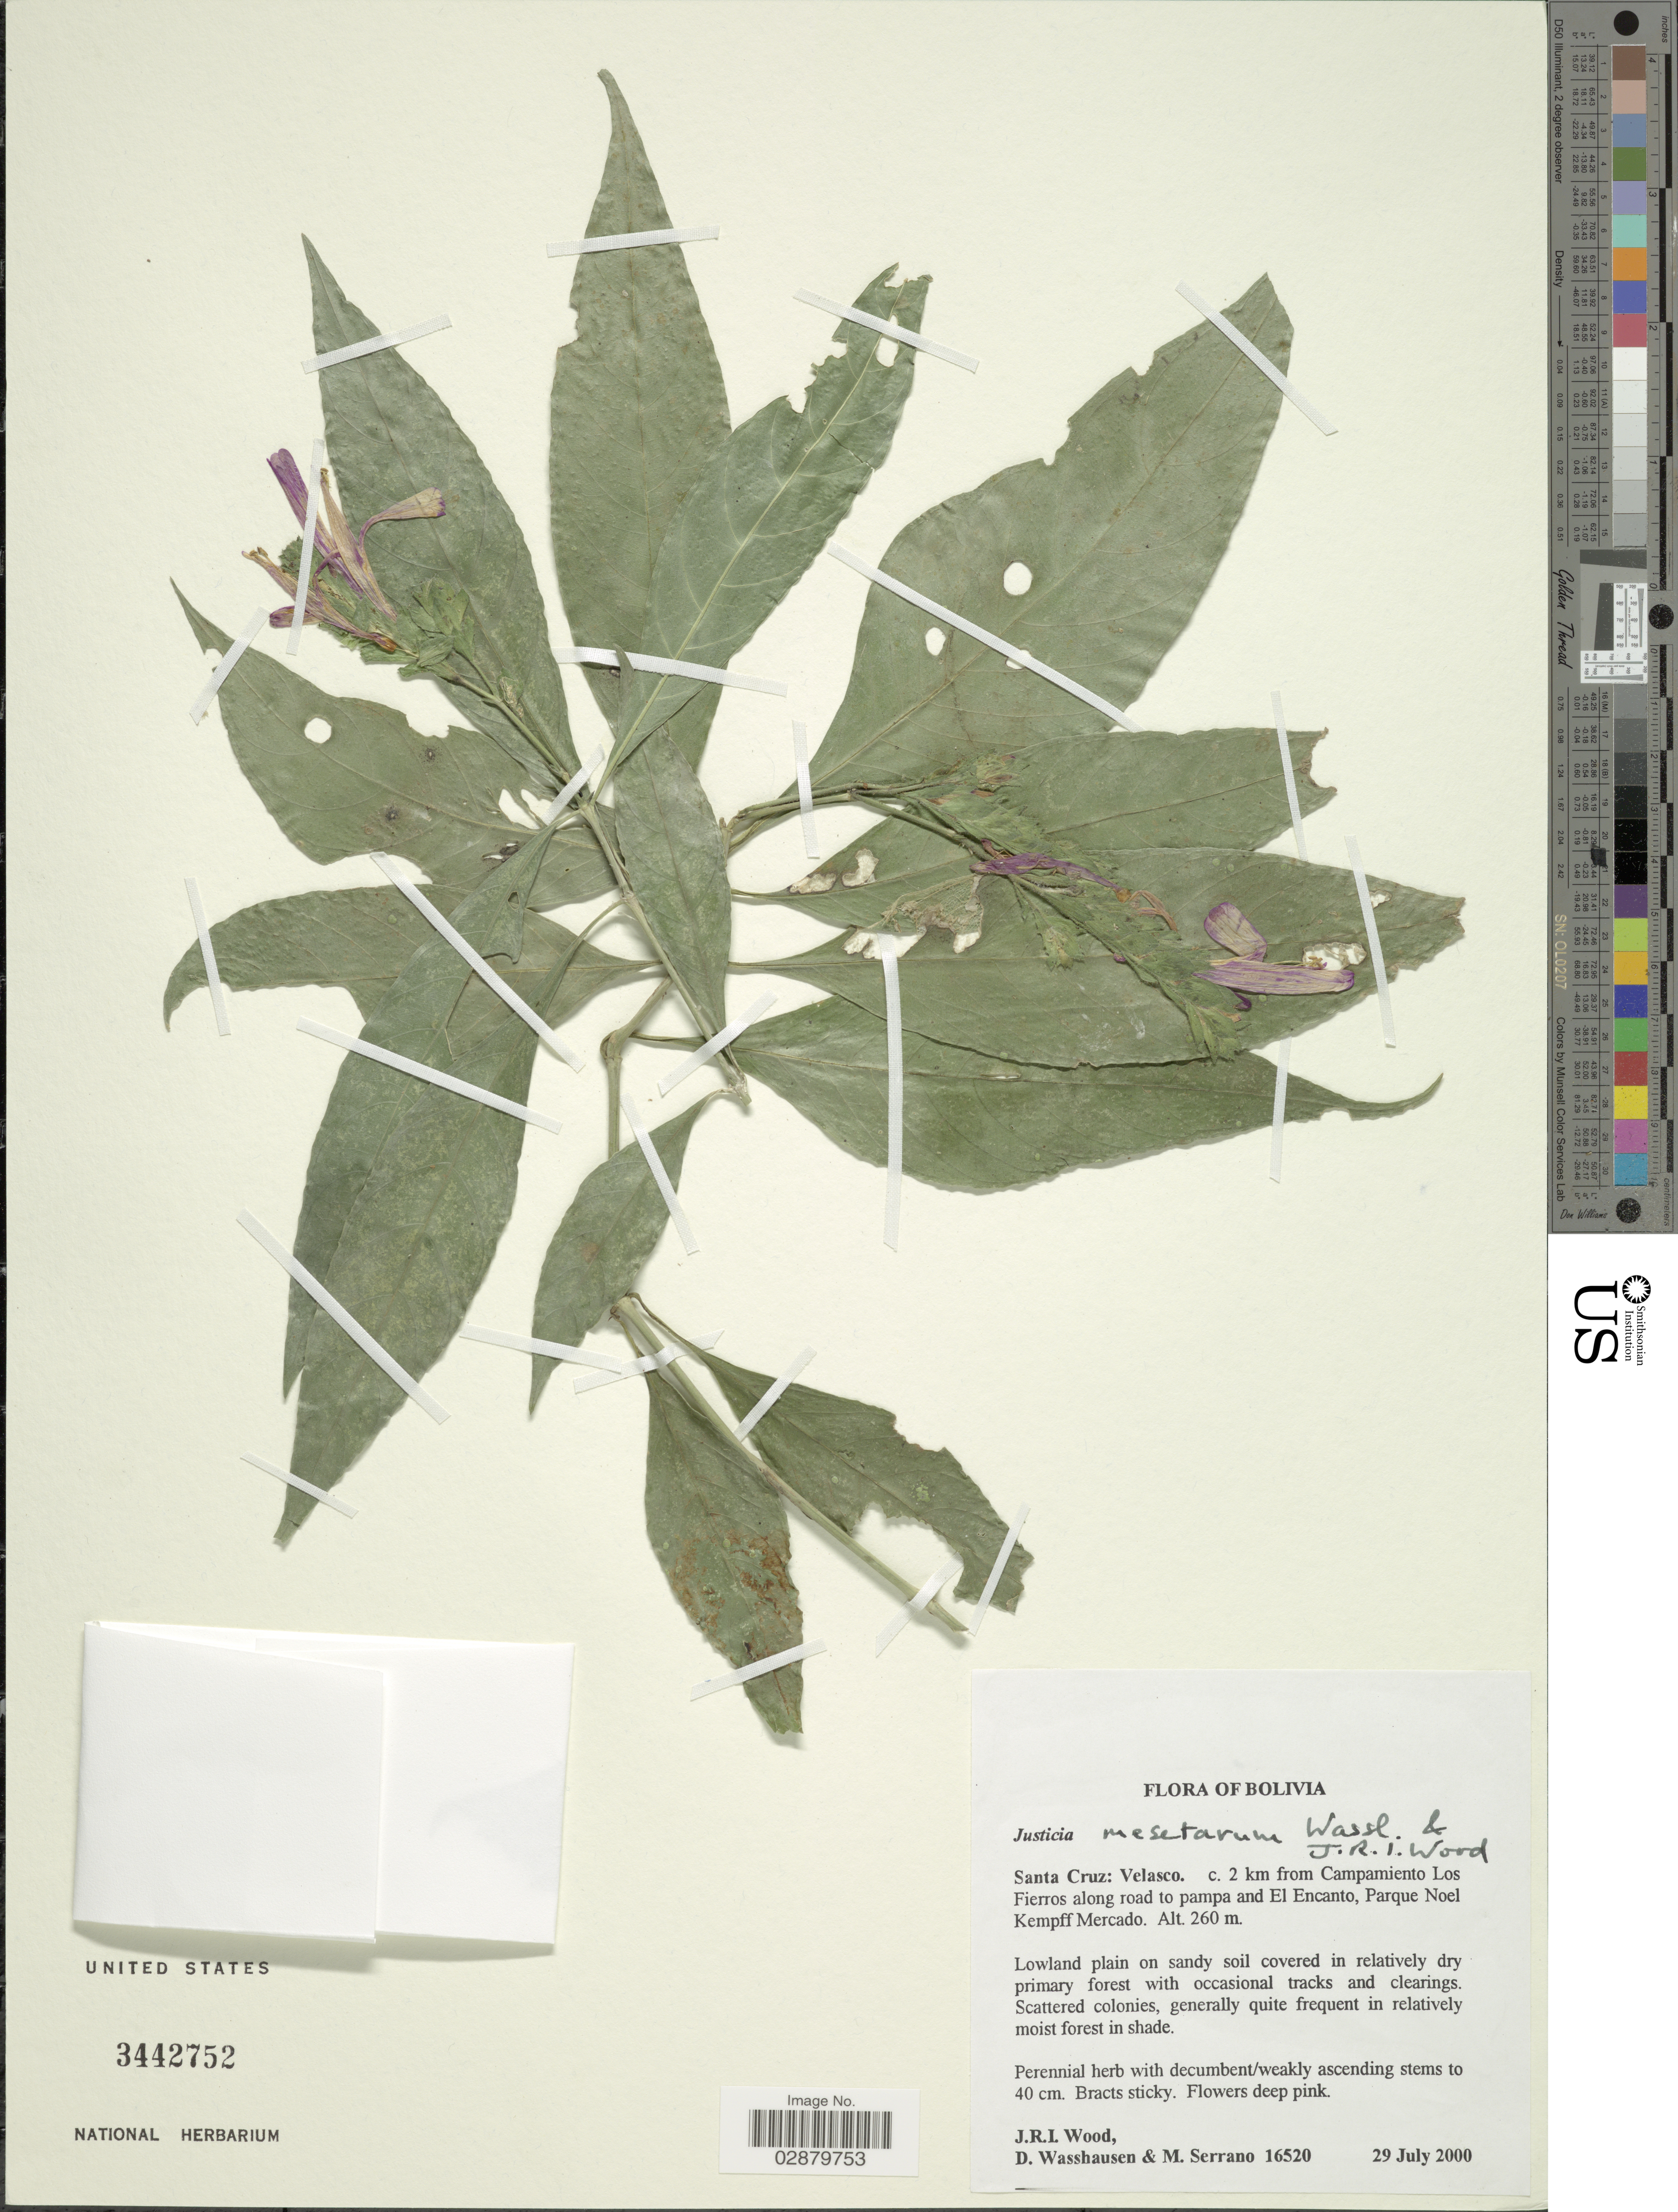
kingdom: Plantae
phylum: Tracheophyta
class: Magnoliopsida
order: Lamiales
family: Acanthaceae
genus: Justicia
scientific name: Justicia mesetarum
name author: Wassh. & J.R.I. Wood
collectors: J. R. I. Wood, D. C. Wasshausen & M. Serrano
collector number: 16520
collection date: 2000-07-29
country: Bolivia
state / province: Santa Cruz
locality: Velasco. c. 2 km from Campamiento Los Fierros along road to pampa and El Encanto, Parque Noel Kempff Mercado.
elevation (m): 260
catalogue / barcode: US 3442752